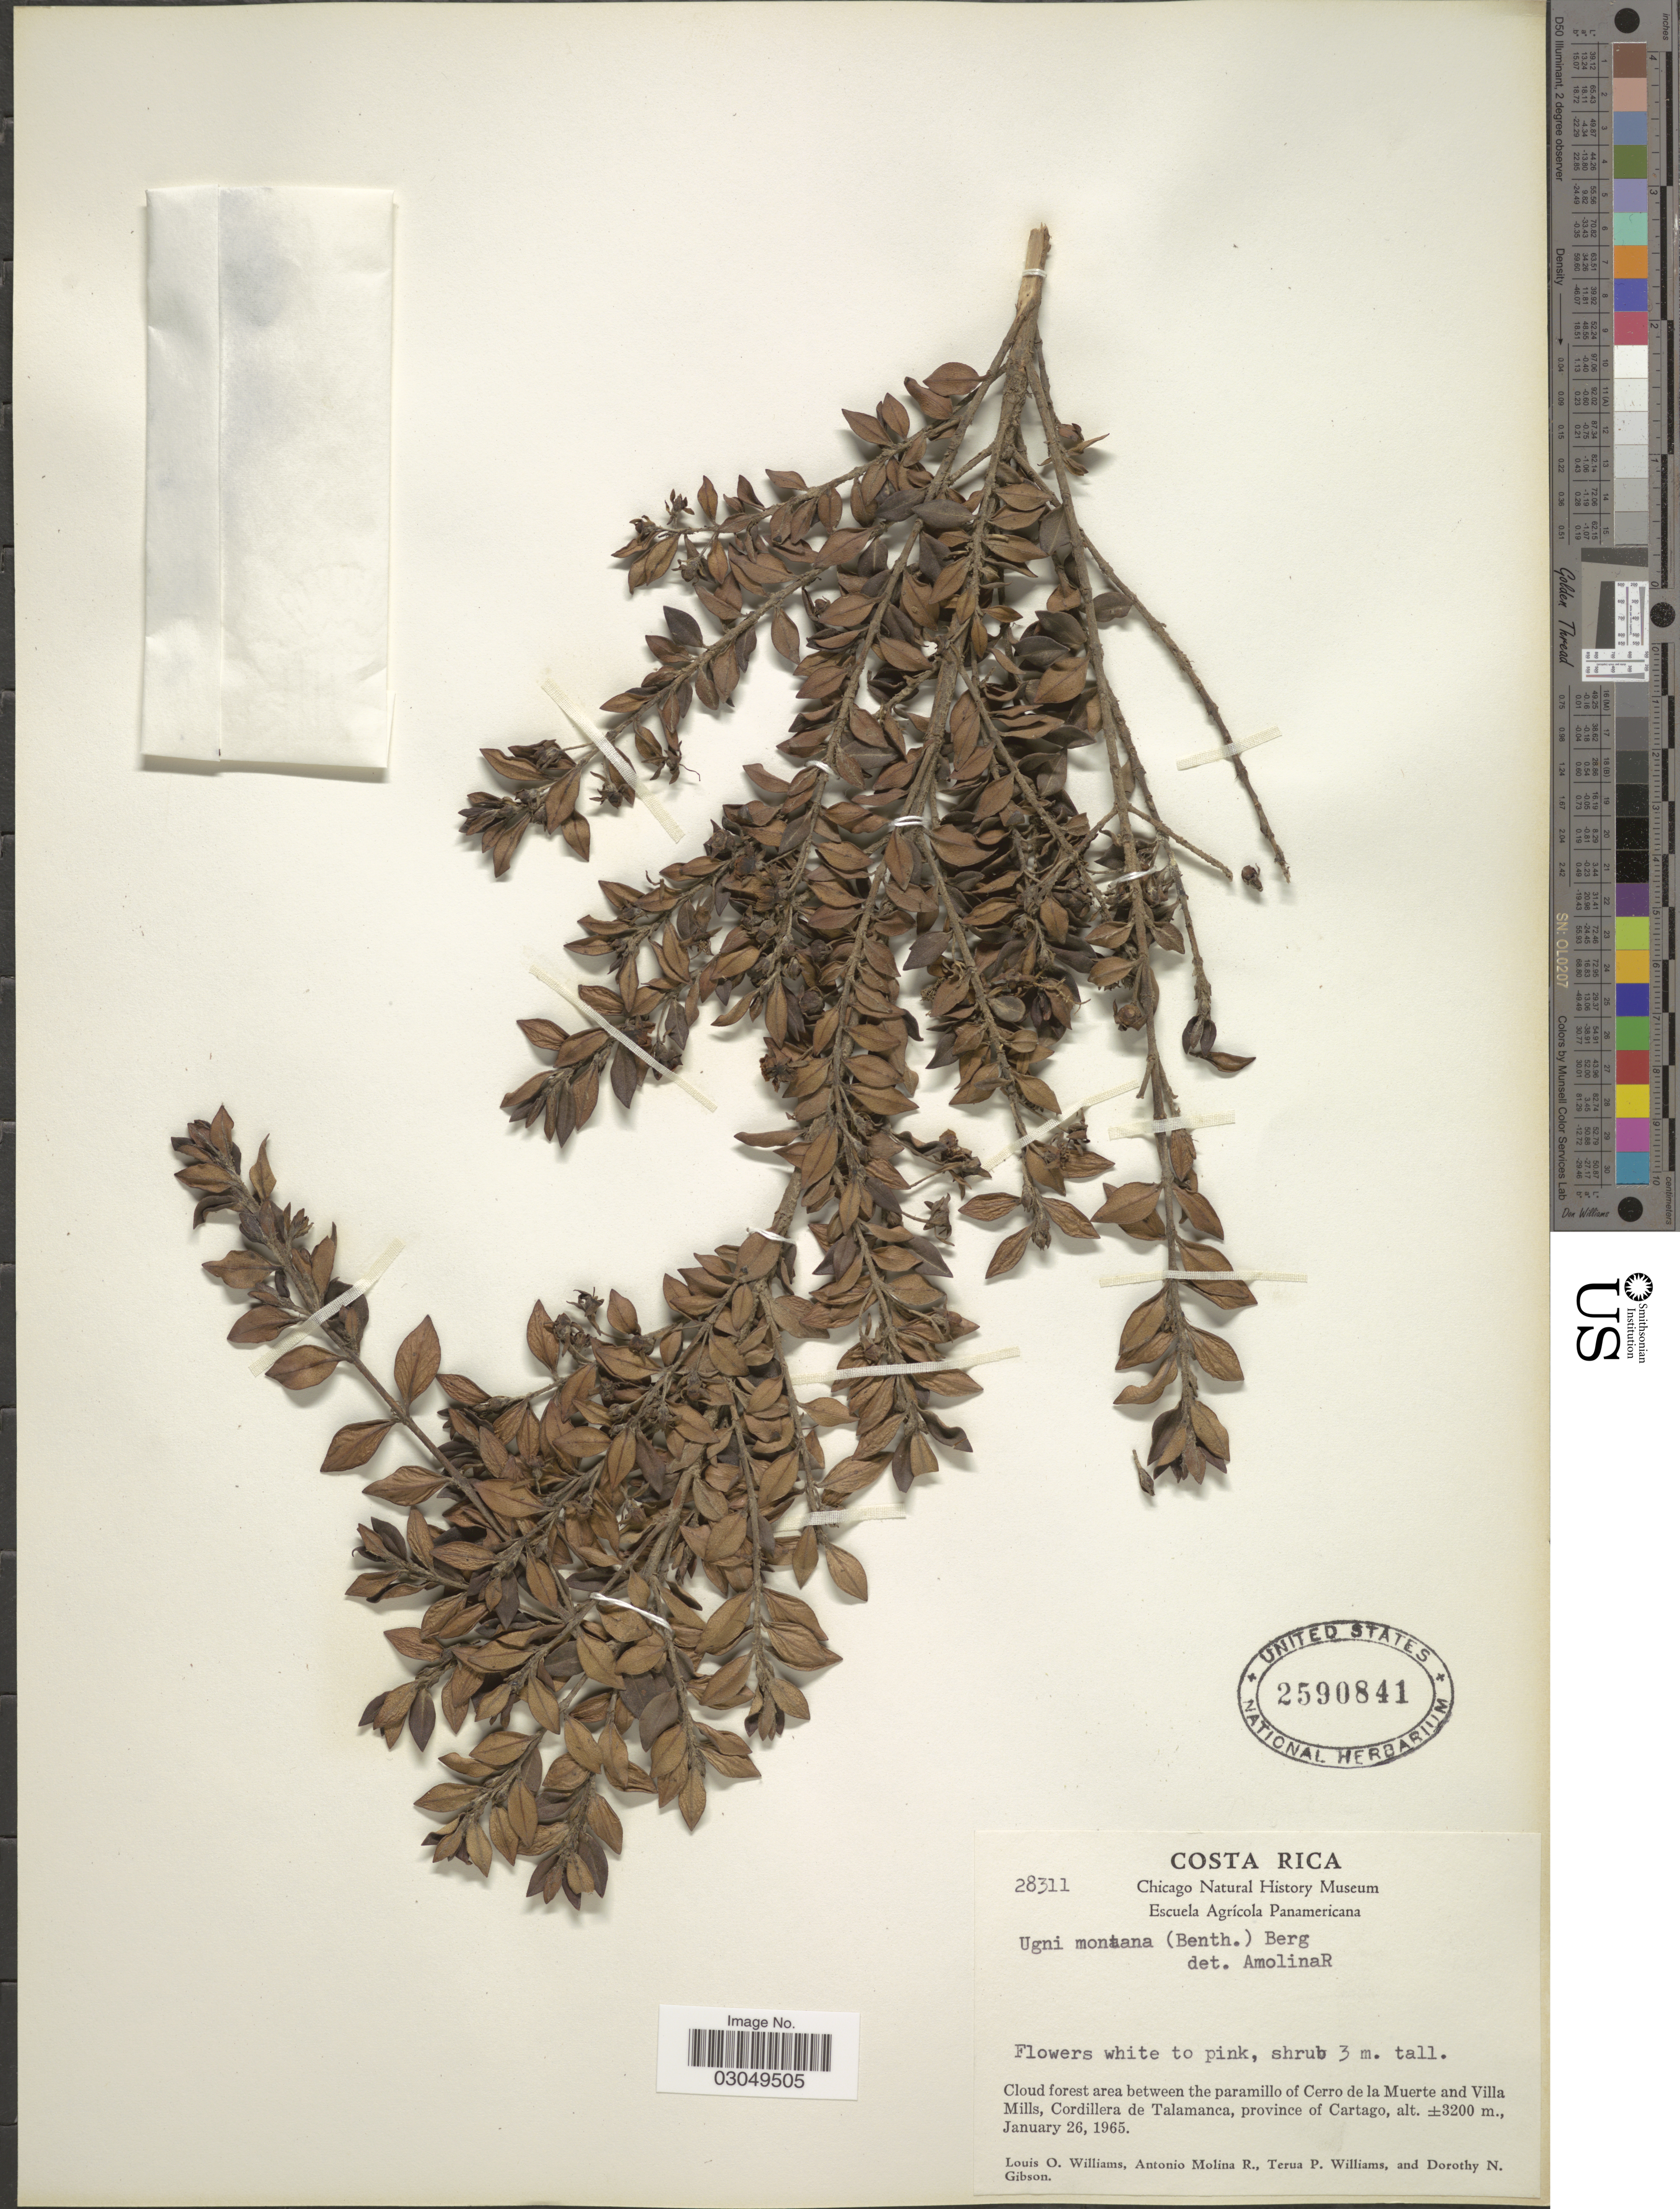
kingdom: Plantae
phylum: Tracheophyta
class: Magnoliopsida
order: Myrtales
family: Myrtaceae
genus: Ugni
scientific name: Ugni myricoides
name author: (Kunth) O. Berg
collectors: L. O. Williams, A. Molina R., T. Williams & D. N. Gibson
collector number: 28311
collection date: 1965-01-26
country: Costa Rica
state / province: Cartago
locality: Cloud forest area between the paramillo of Cerro de la Muerte and Villa Mills, Cordillera de Talamanca.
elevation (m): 3200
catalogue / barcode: US 2590841